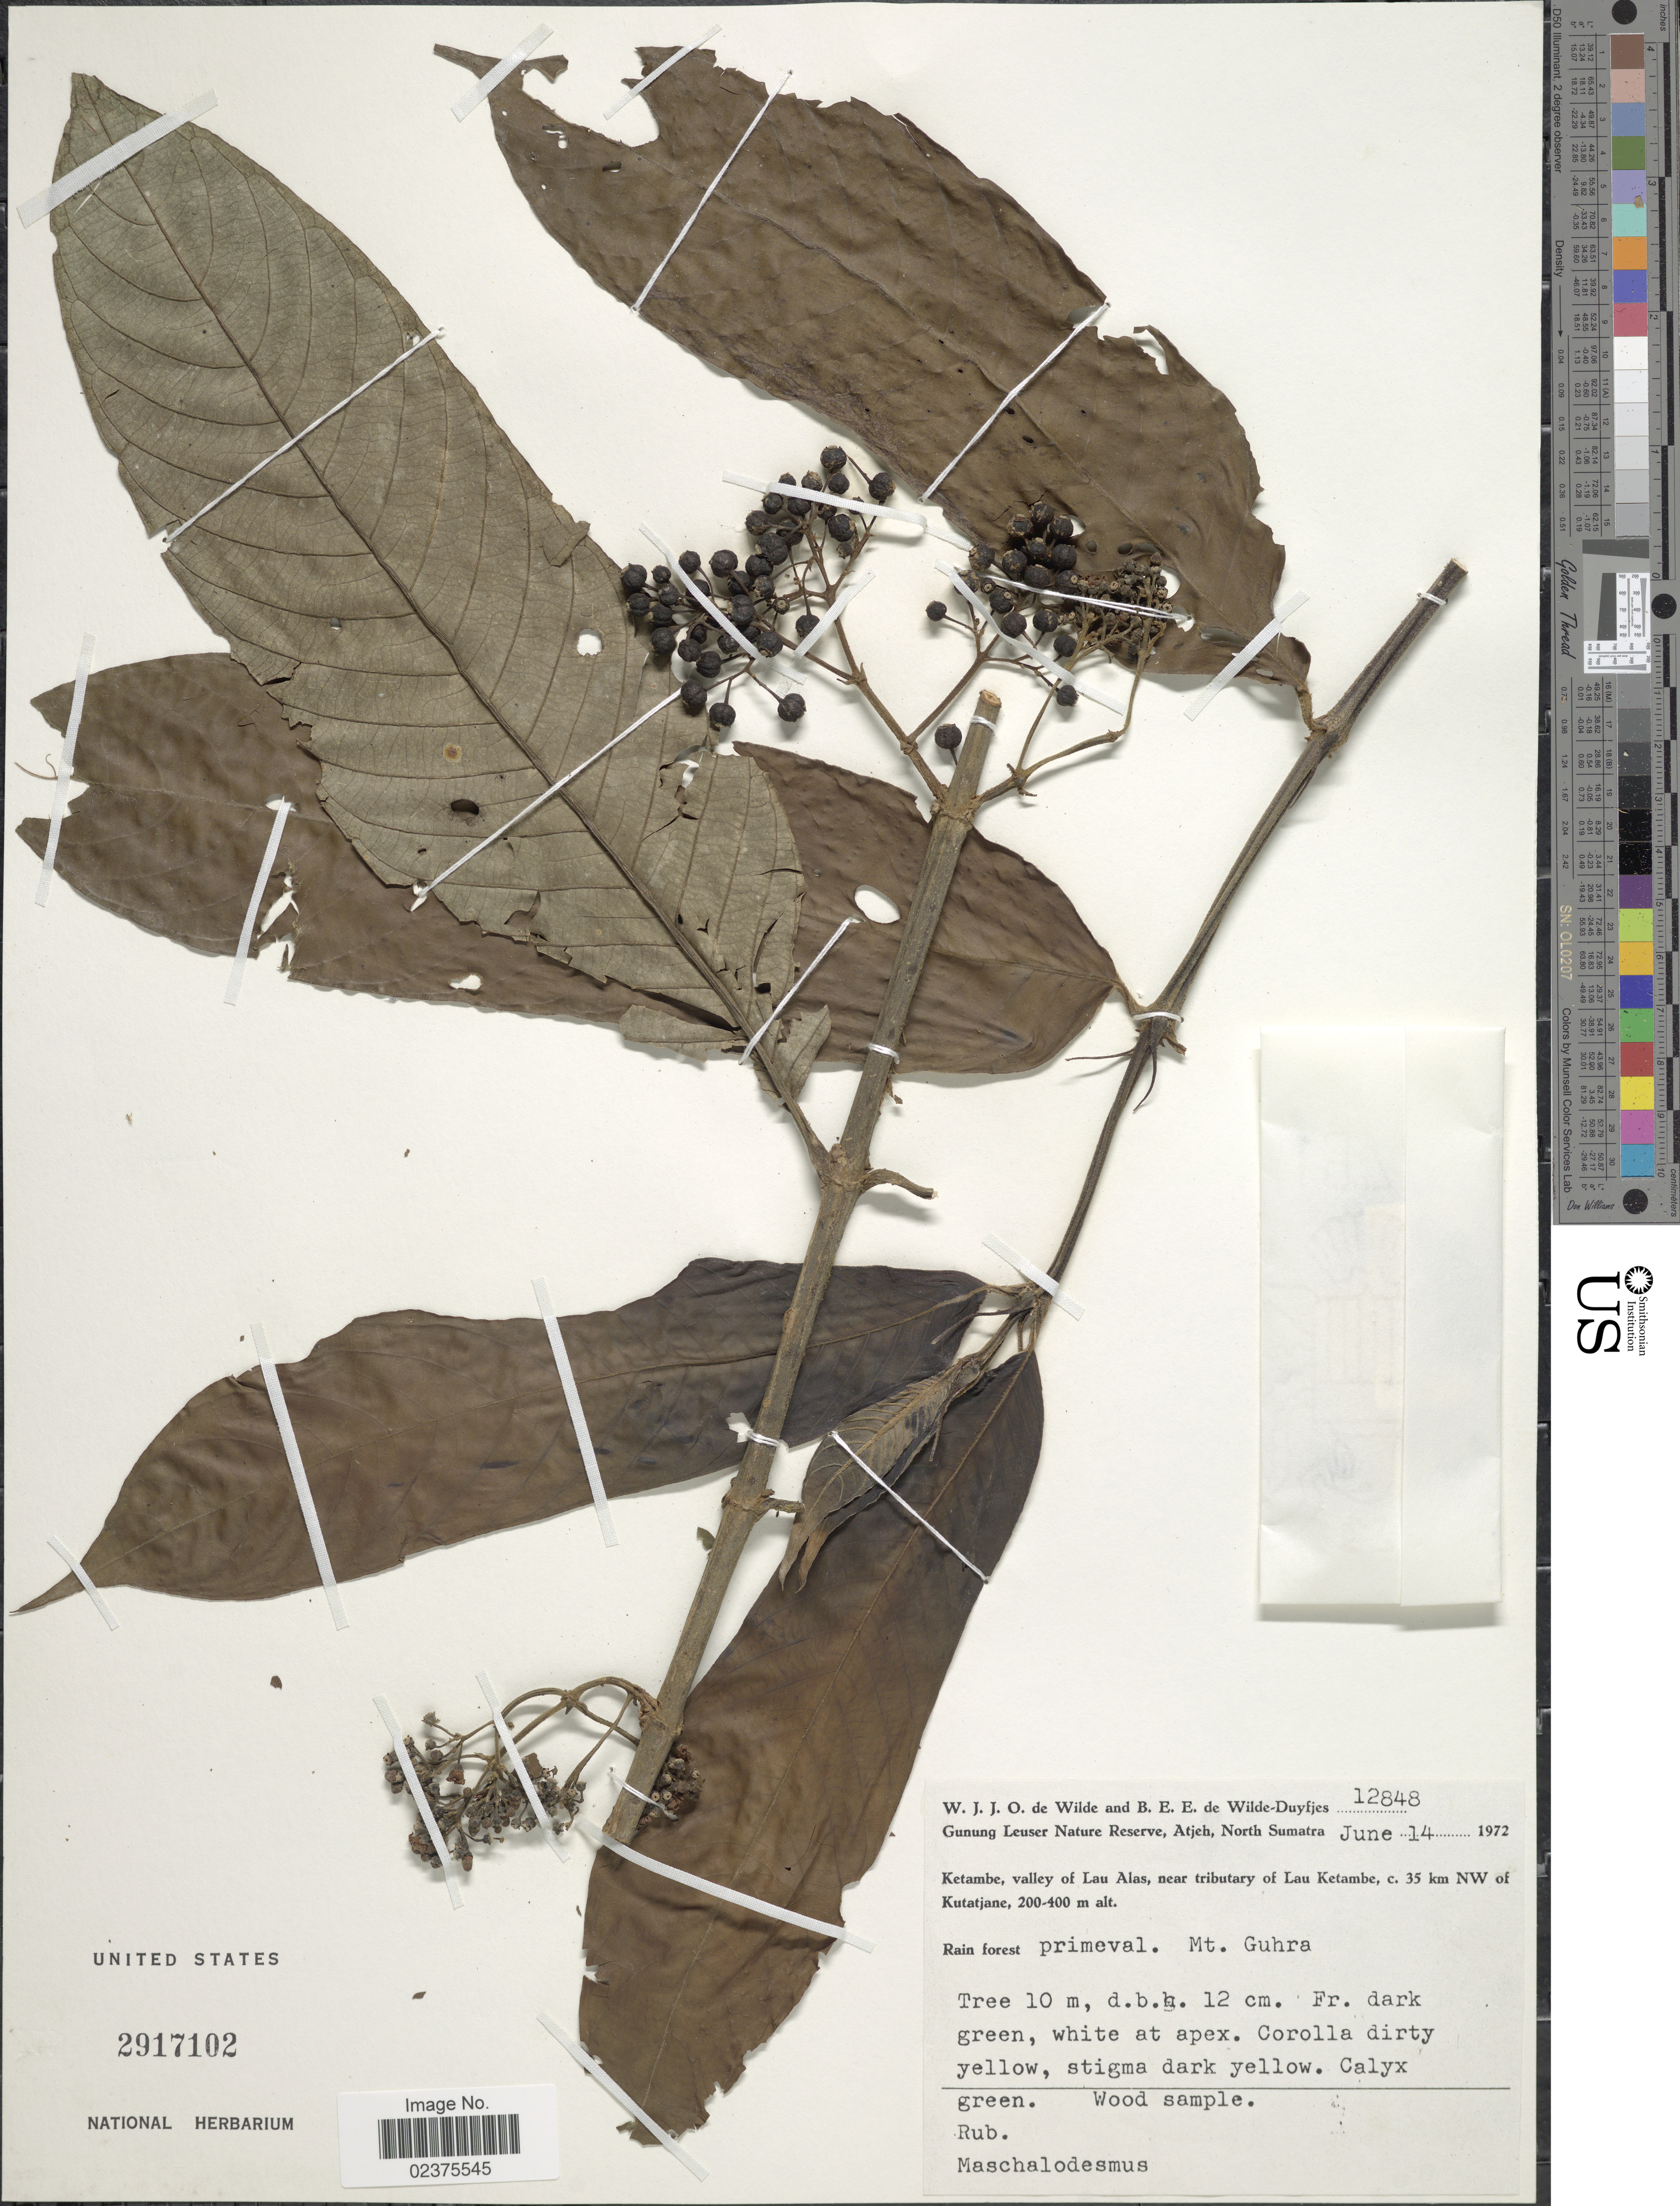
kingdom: Plantae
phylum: Tracheophyta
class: Magnoliopsida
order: Gentianales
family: Rubiaceae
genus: Maschalodesme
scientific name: Maschalodesme sp.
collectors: W. J. de Wilde & B. E. de Wilde-Duyfjes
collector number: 12848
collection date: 1972-06-14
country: Indonesia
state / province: Sumatra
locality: Gunung Leuser Nature Reserve, Atjeh, North Sumatra, Ketambe, valley of Lau Alas, near tributary of Lau Ketambe, 35 km NW of Kutatjane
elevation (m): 200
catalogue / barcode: US 2917102